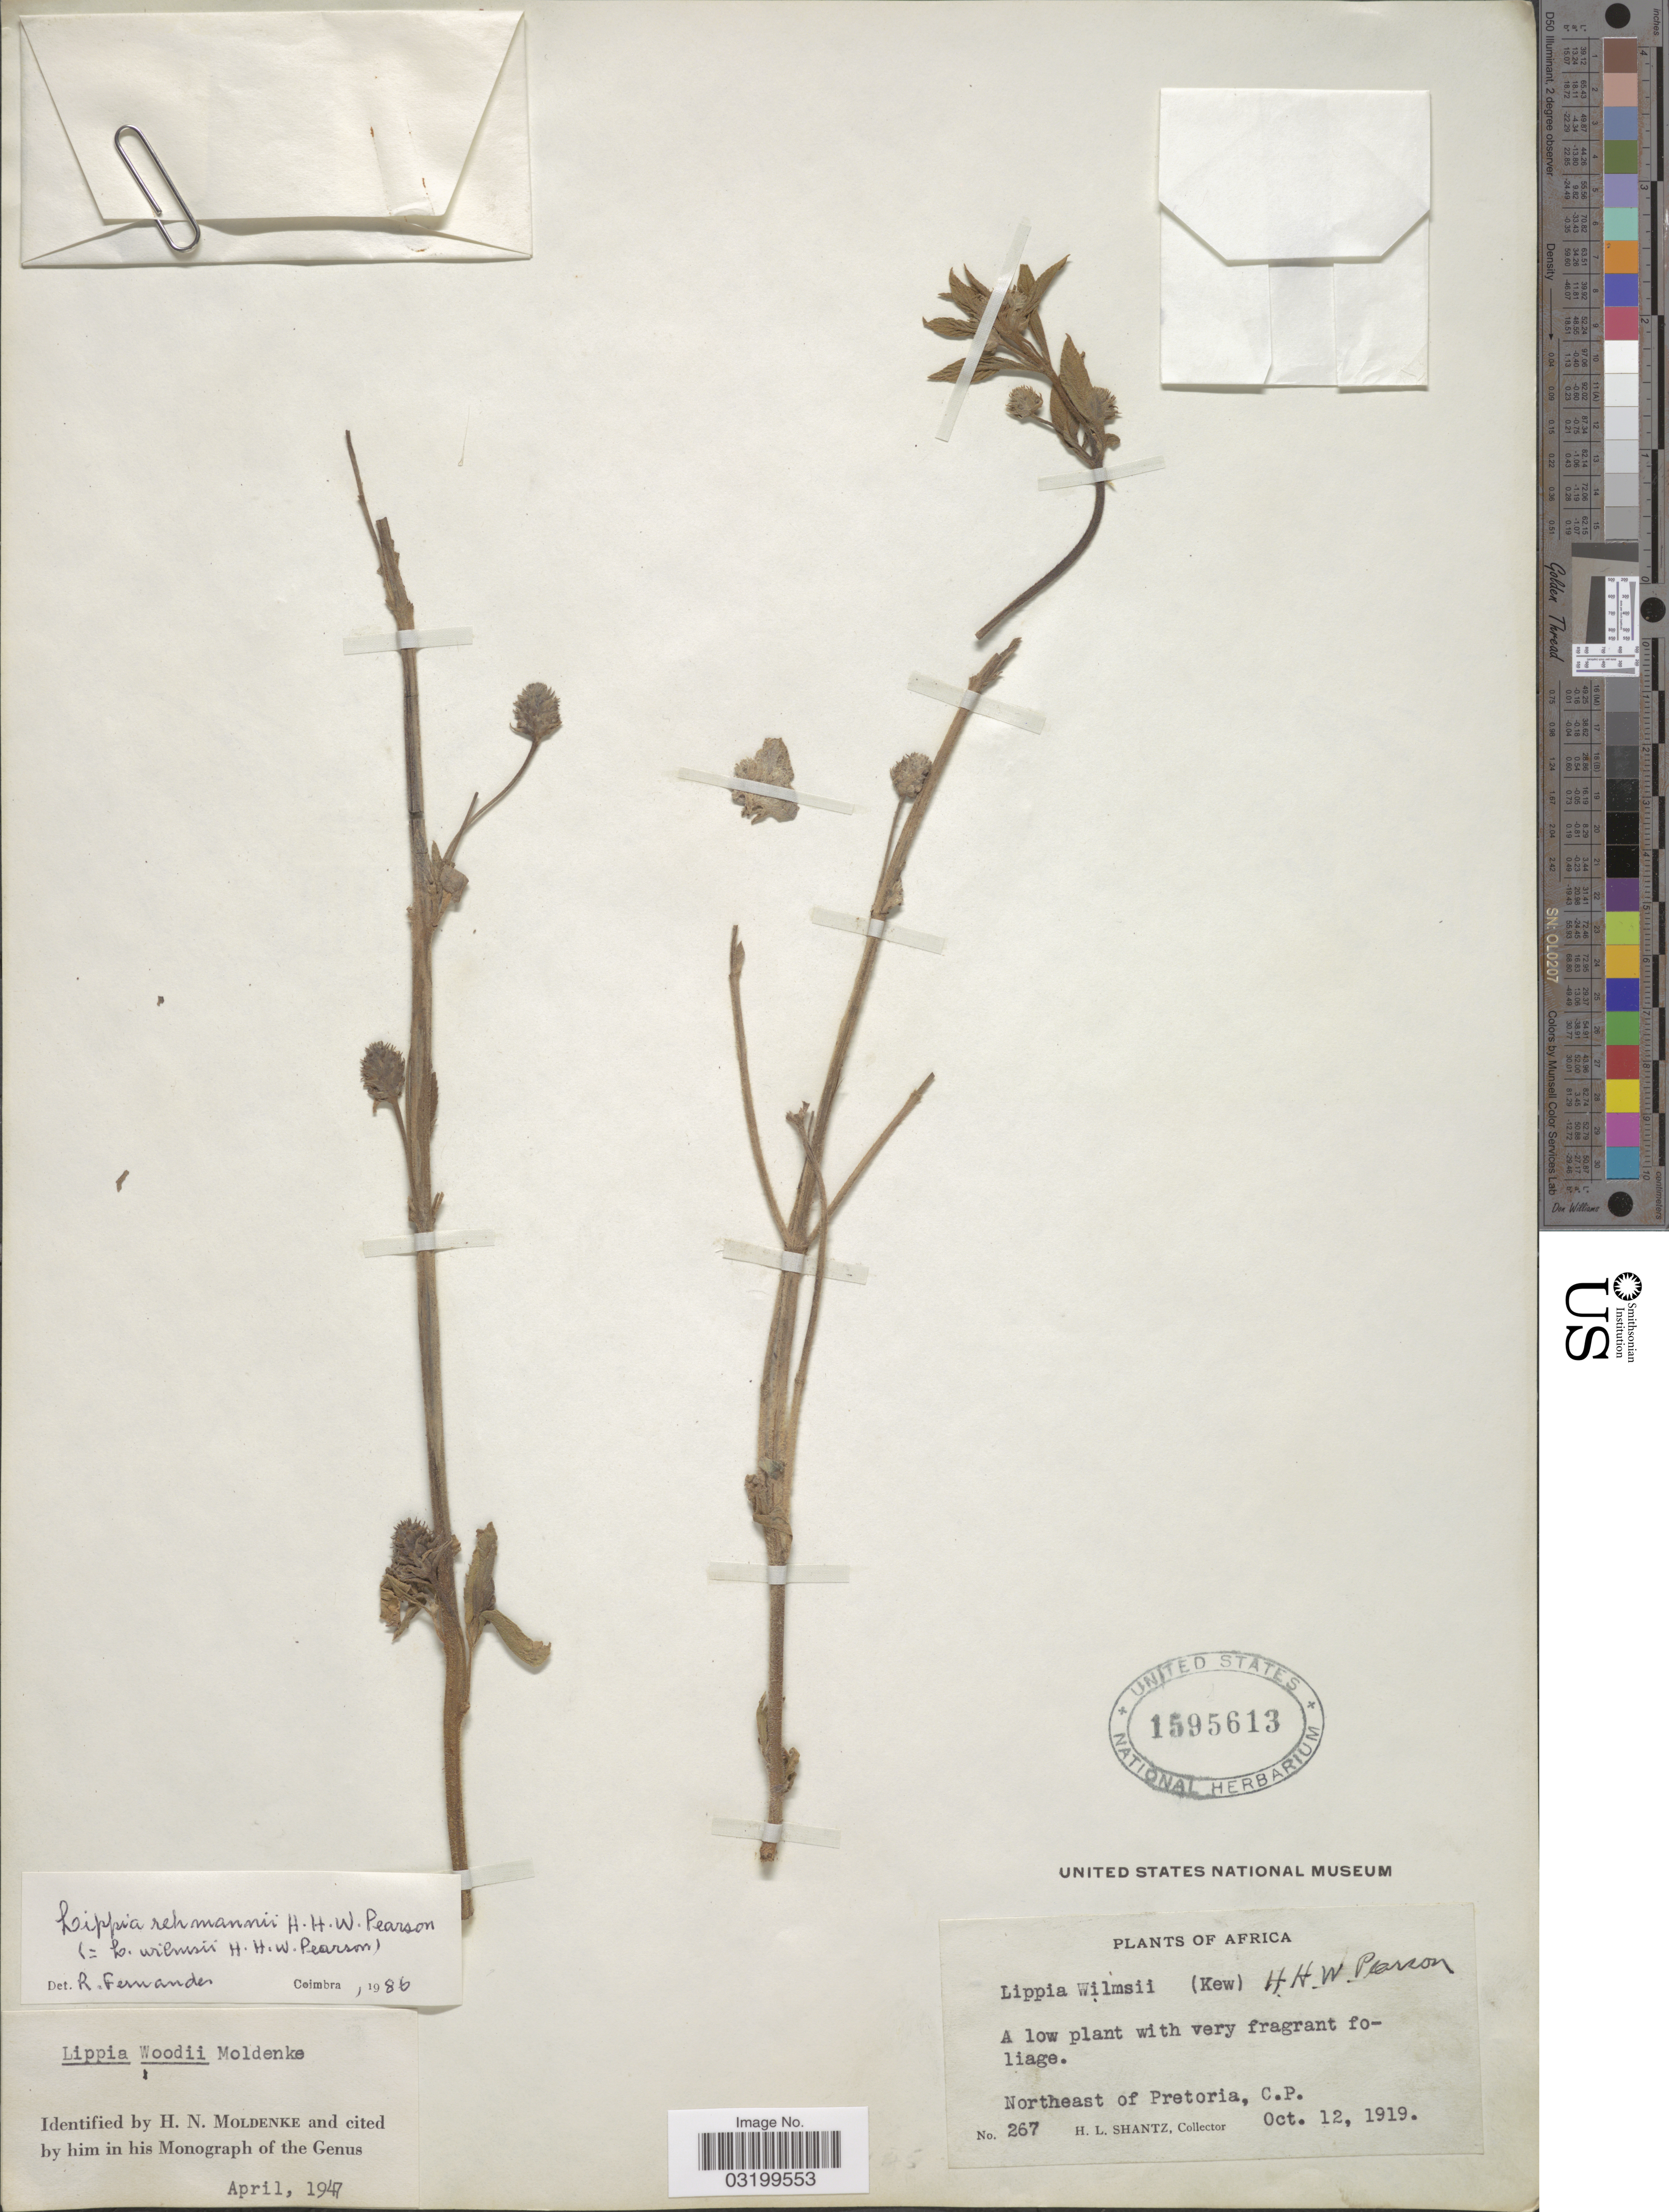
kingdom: Plantae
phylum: Tracheophyta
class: Magnoliopsida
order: Lamiales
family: Verbenaceae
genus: Lippia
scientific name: Lippia rehmannii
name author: H. Pearson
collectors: H. Shantz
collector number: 267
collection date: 1919-10-12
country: South Africa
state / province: Gauteng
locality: Africa. Northeast of Pretoria.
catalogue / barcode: US 1595613